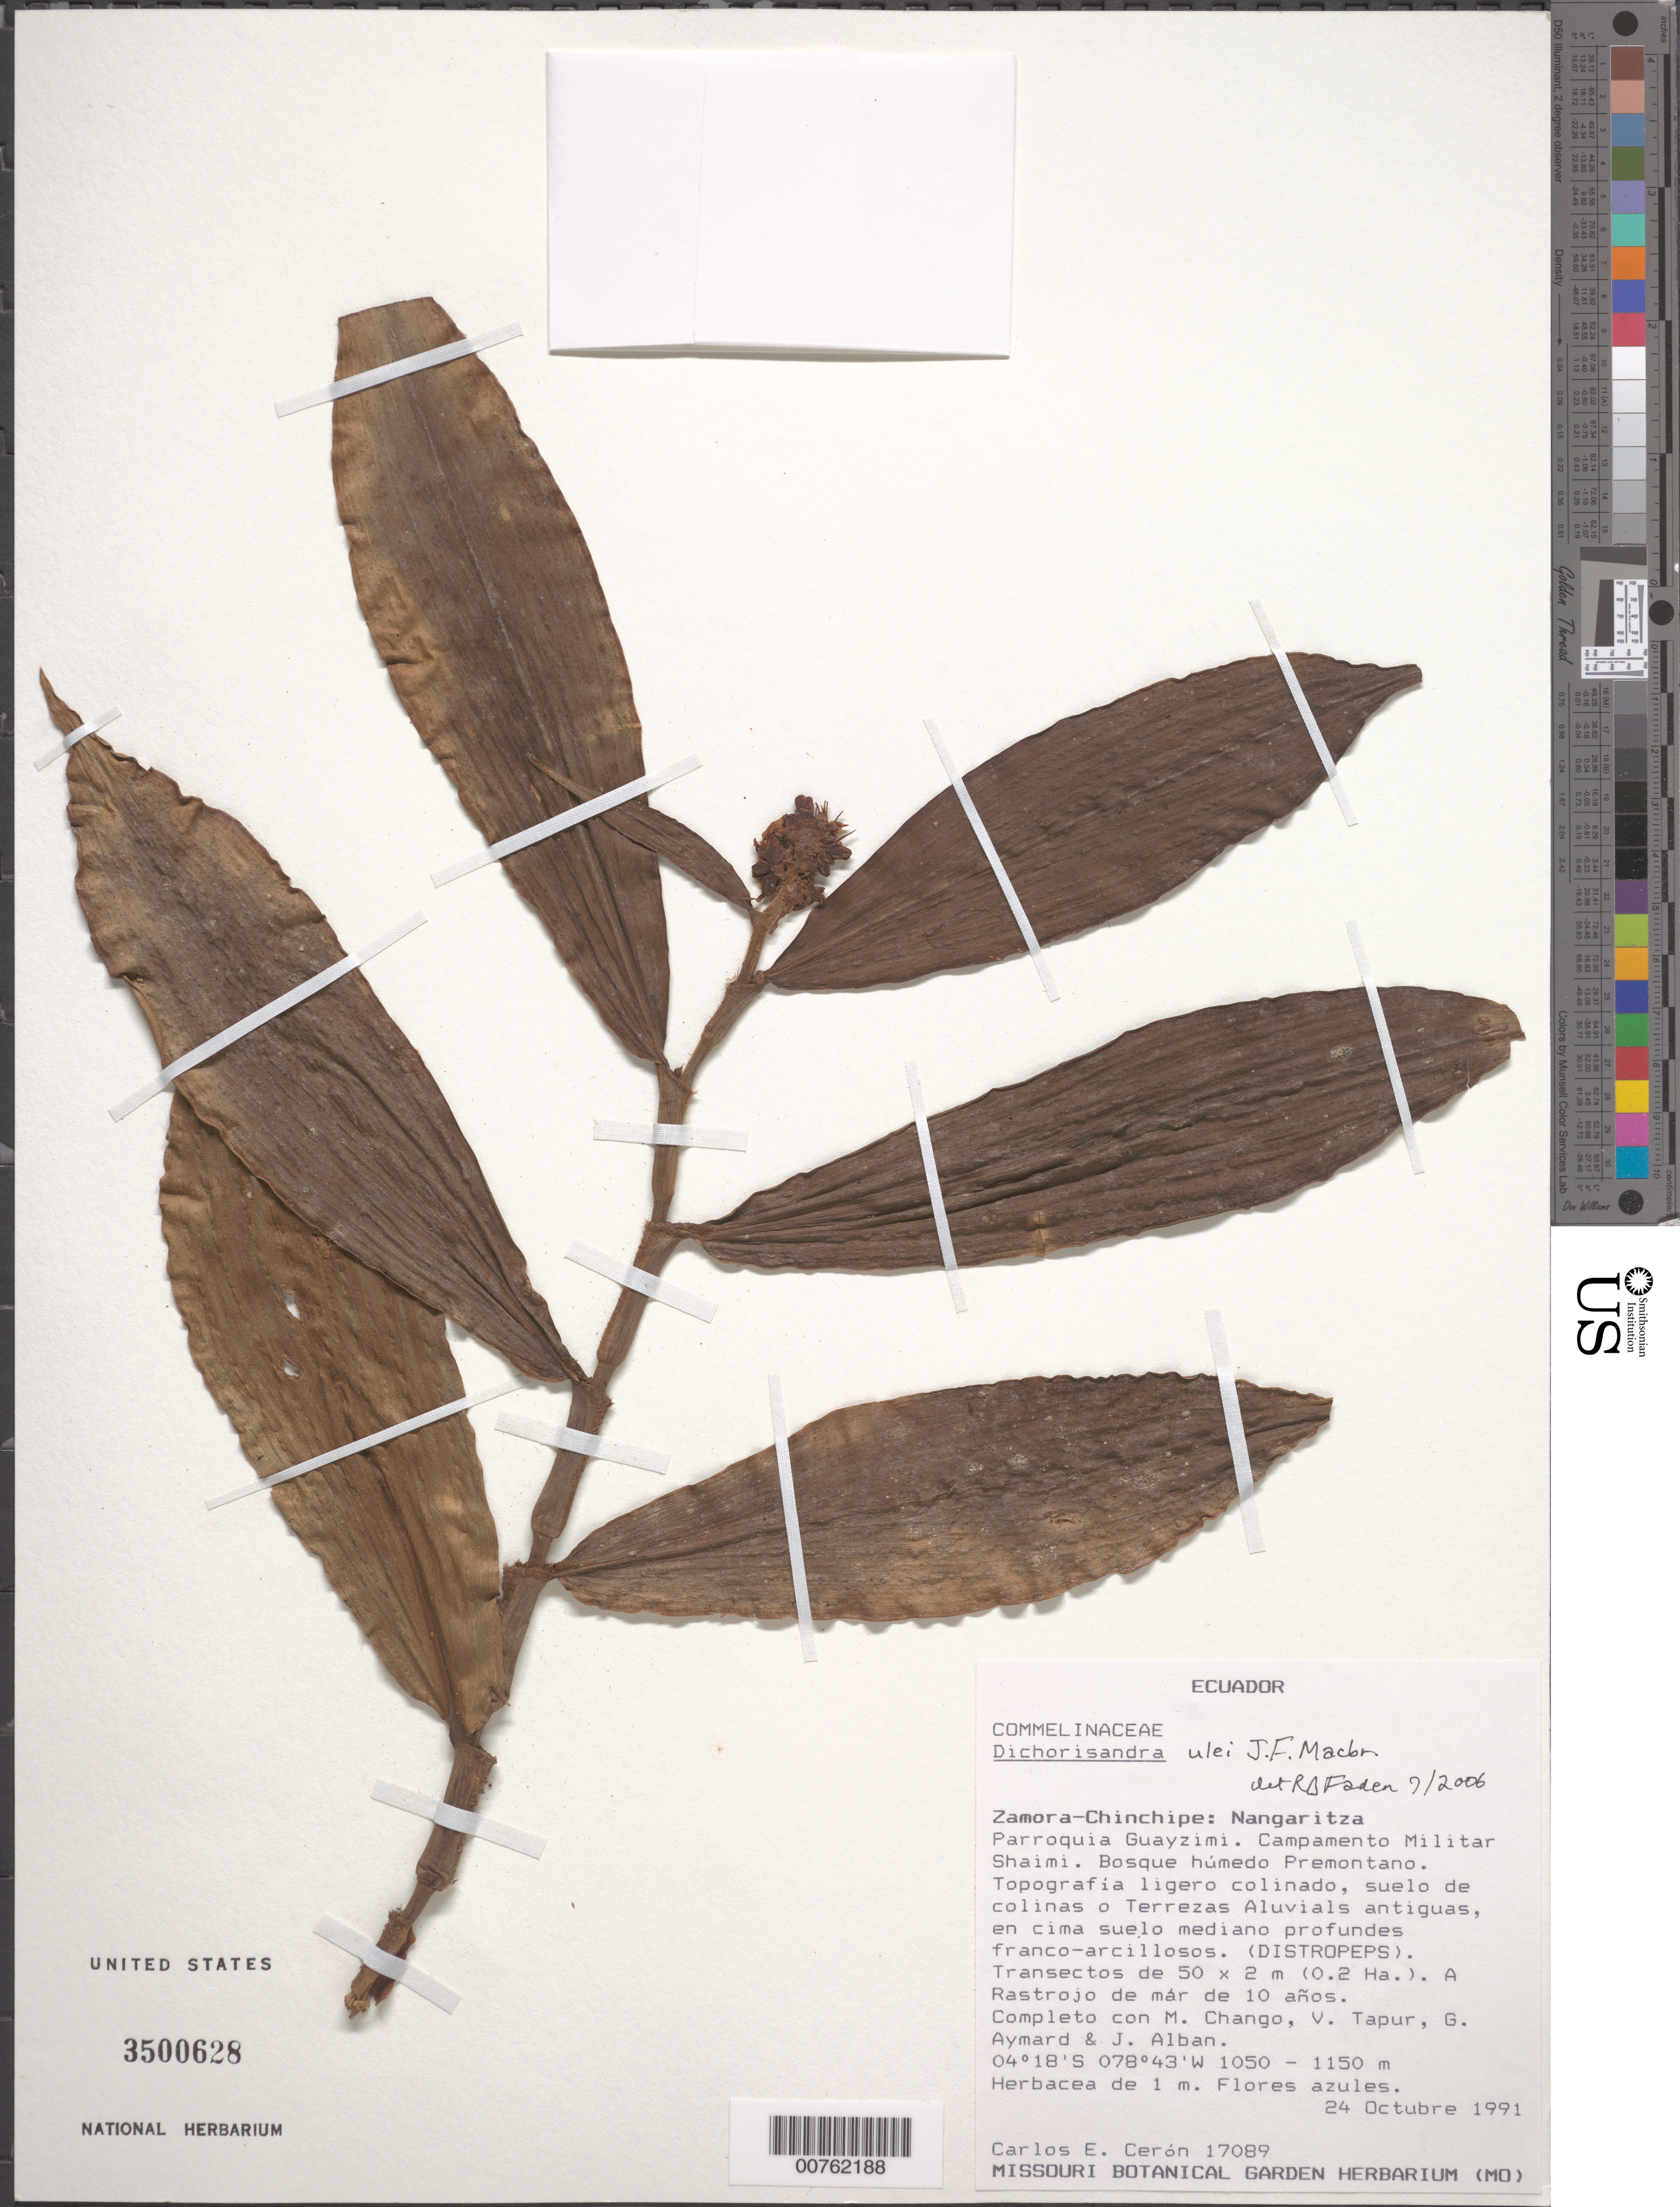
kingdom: Plantae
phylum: Tracheophyta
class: Liliopsida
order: Commelinales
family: Commelinaceae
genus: Dichorisandra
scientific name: Dichorisandra ulei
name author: J.F. Macbr.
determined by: Faden, Robert B., (US), Smithsonian Institution - National Museum of Natural History (UNITED STATES)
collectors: C. E. Cerón M.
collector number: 17089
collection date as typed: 24 Oct 1991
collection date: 1991-10-24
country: Ecuador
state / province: Zamora-Chinchipe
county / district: Nangaritza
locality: Parroquia Guayzimi. Campamento MiLitar Shaimi. Bosque humedo Premontano.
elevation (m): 1050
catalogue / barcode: US 3500628